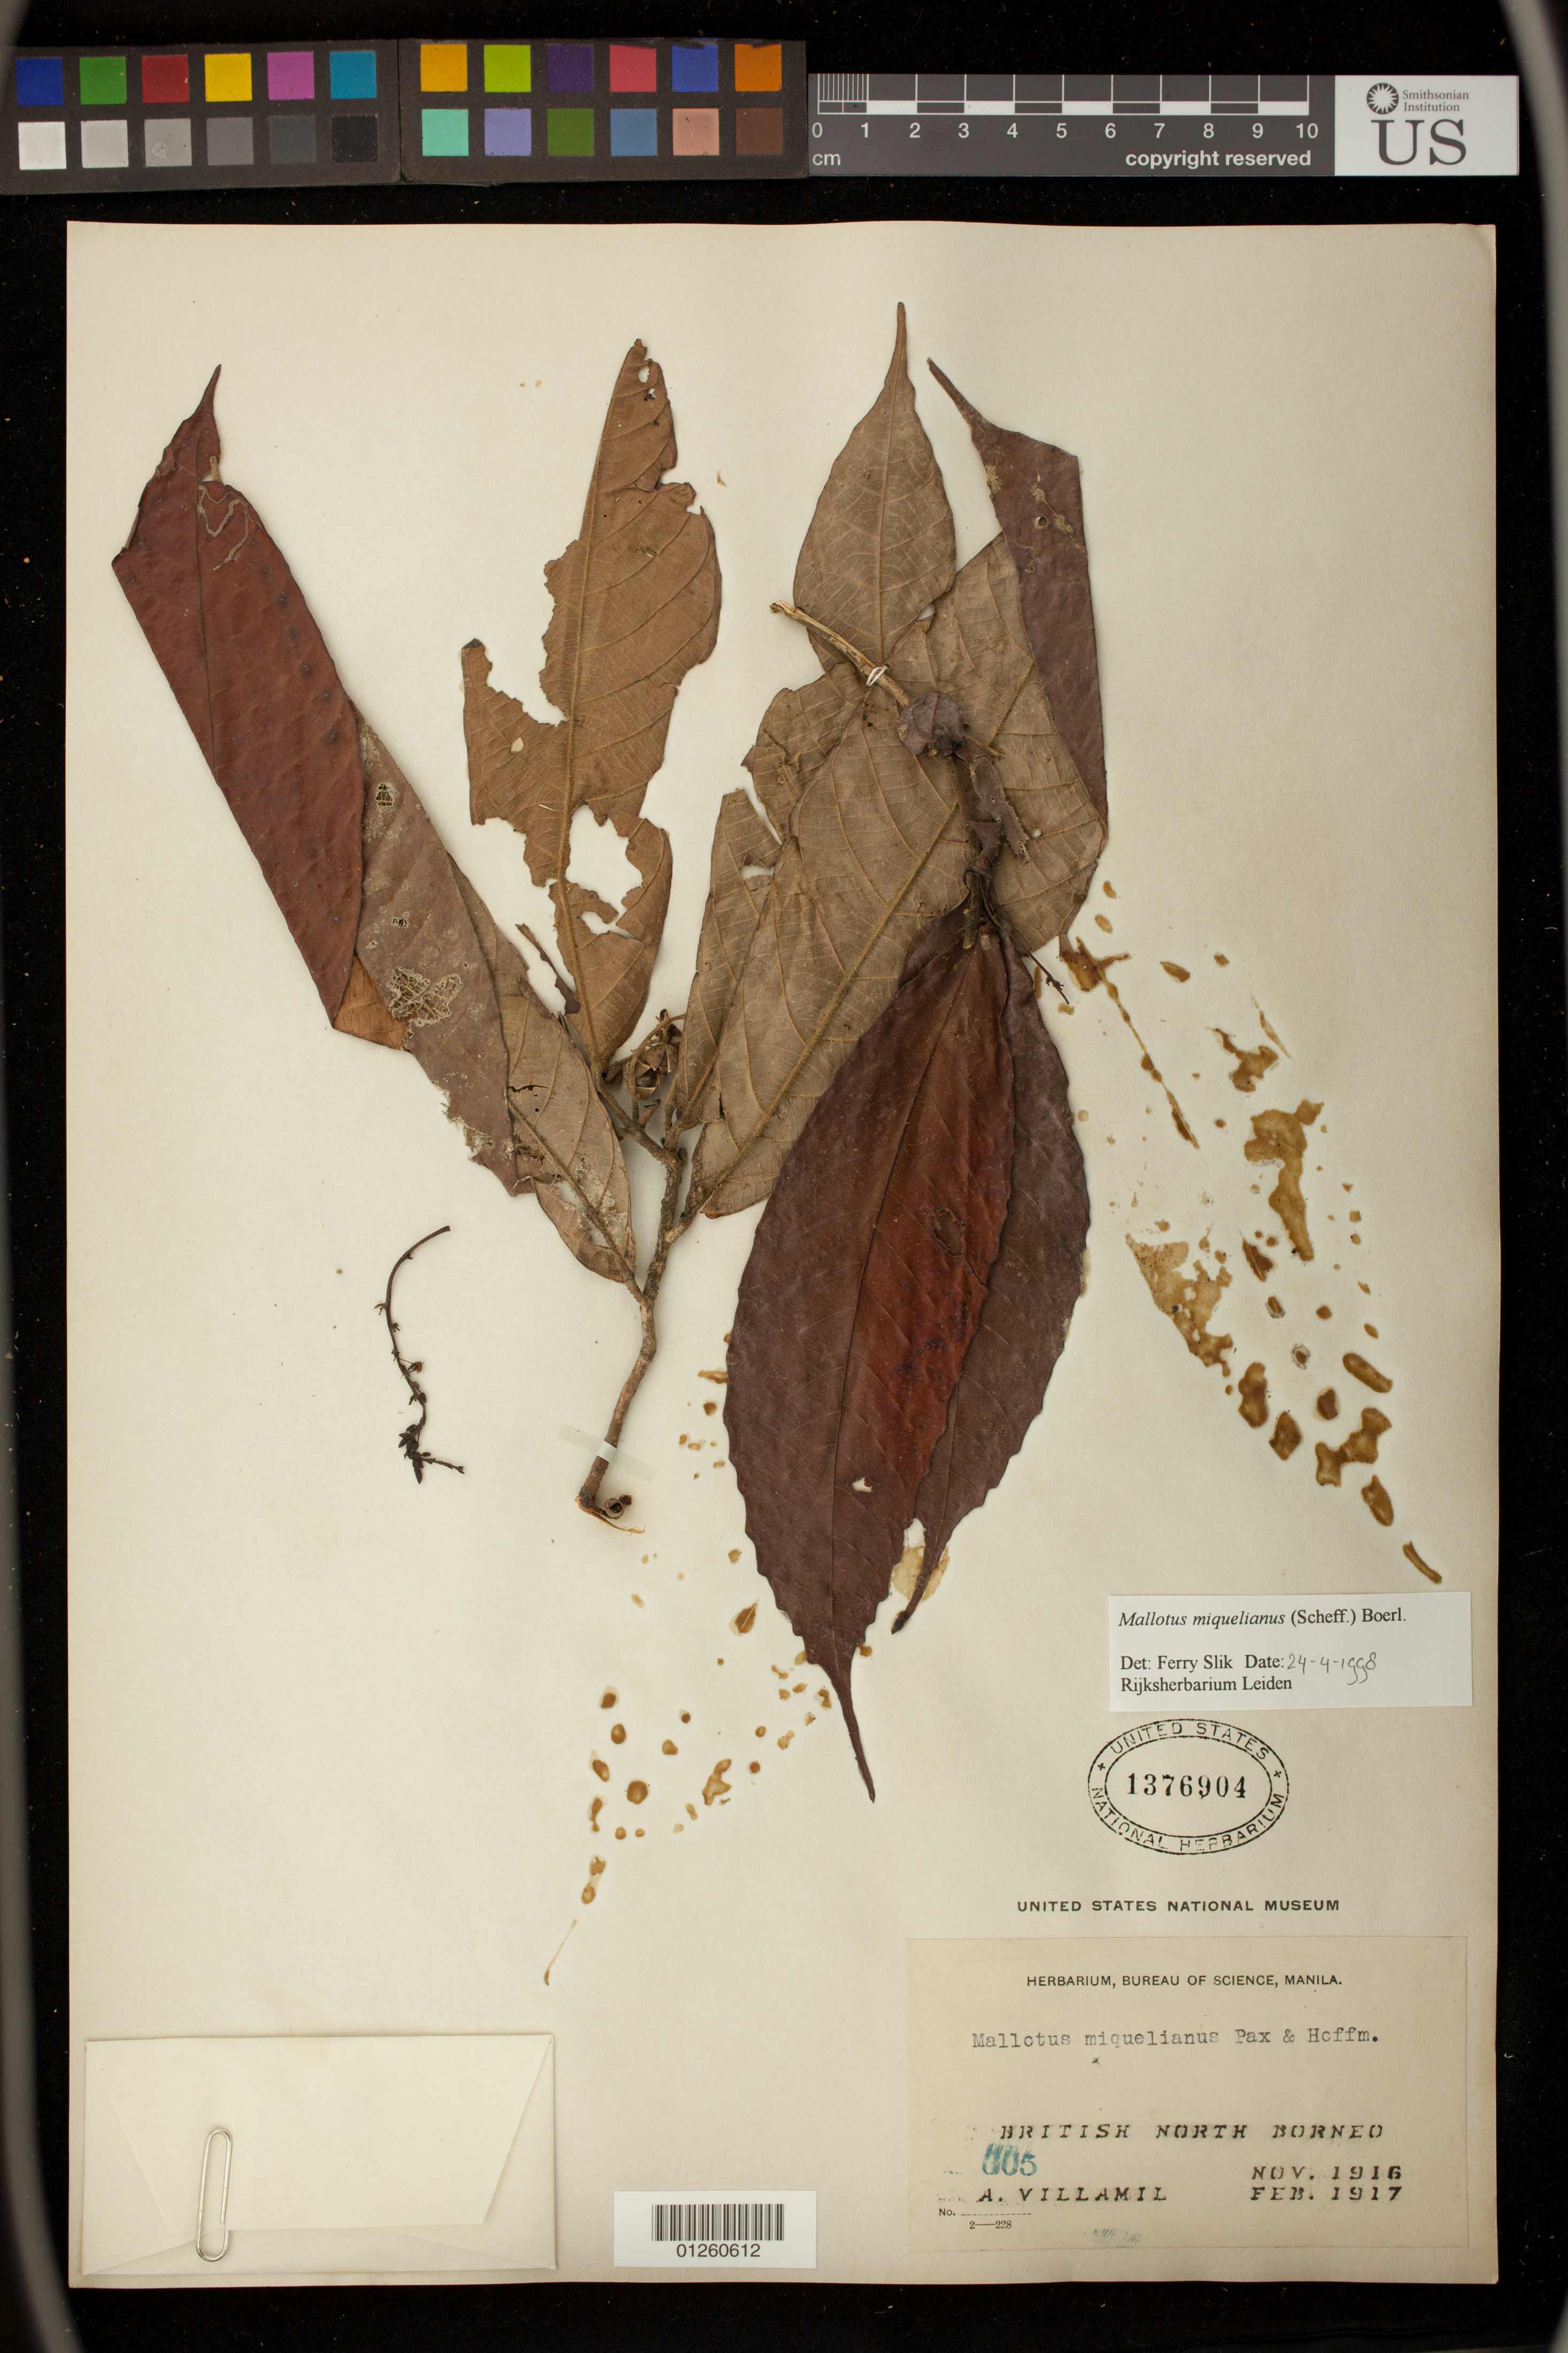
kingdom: Plantae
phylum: Tracheophyta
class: Magnoliopsida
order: Malpighiales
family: Euphorbiaceae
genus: Mallotus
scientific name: Mallotus miquelianus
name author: (Scheff.) Boerl.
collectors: A. Villamil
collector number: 305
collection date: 1916-11/1917-02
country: Malaysia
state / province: Sabah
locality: British North Borneo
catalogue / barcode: US 1376904